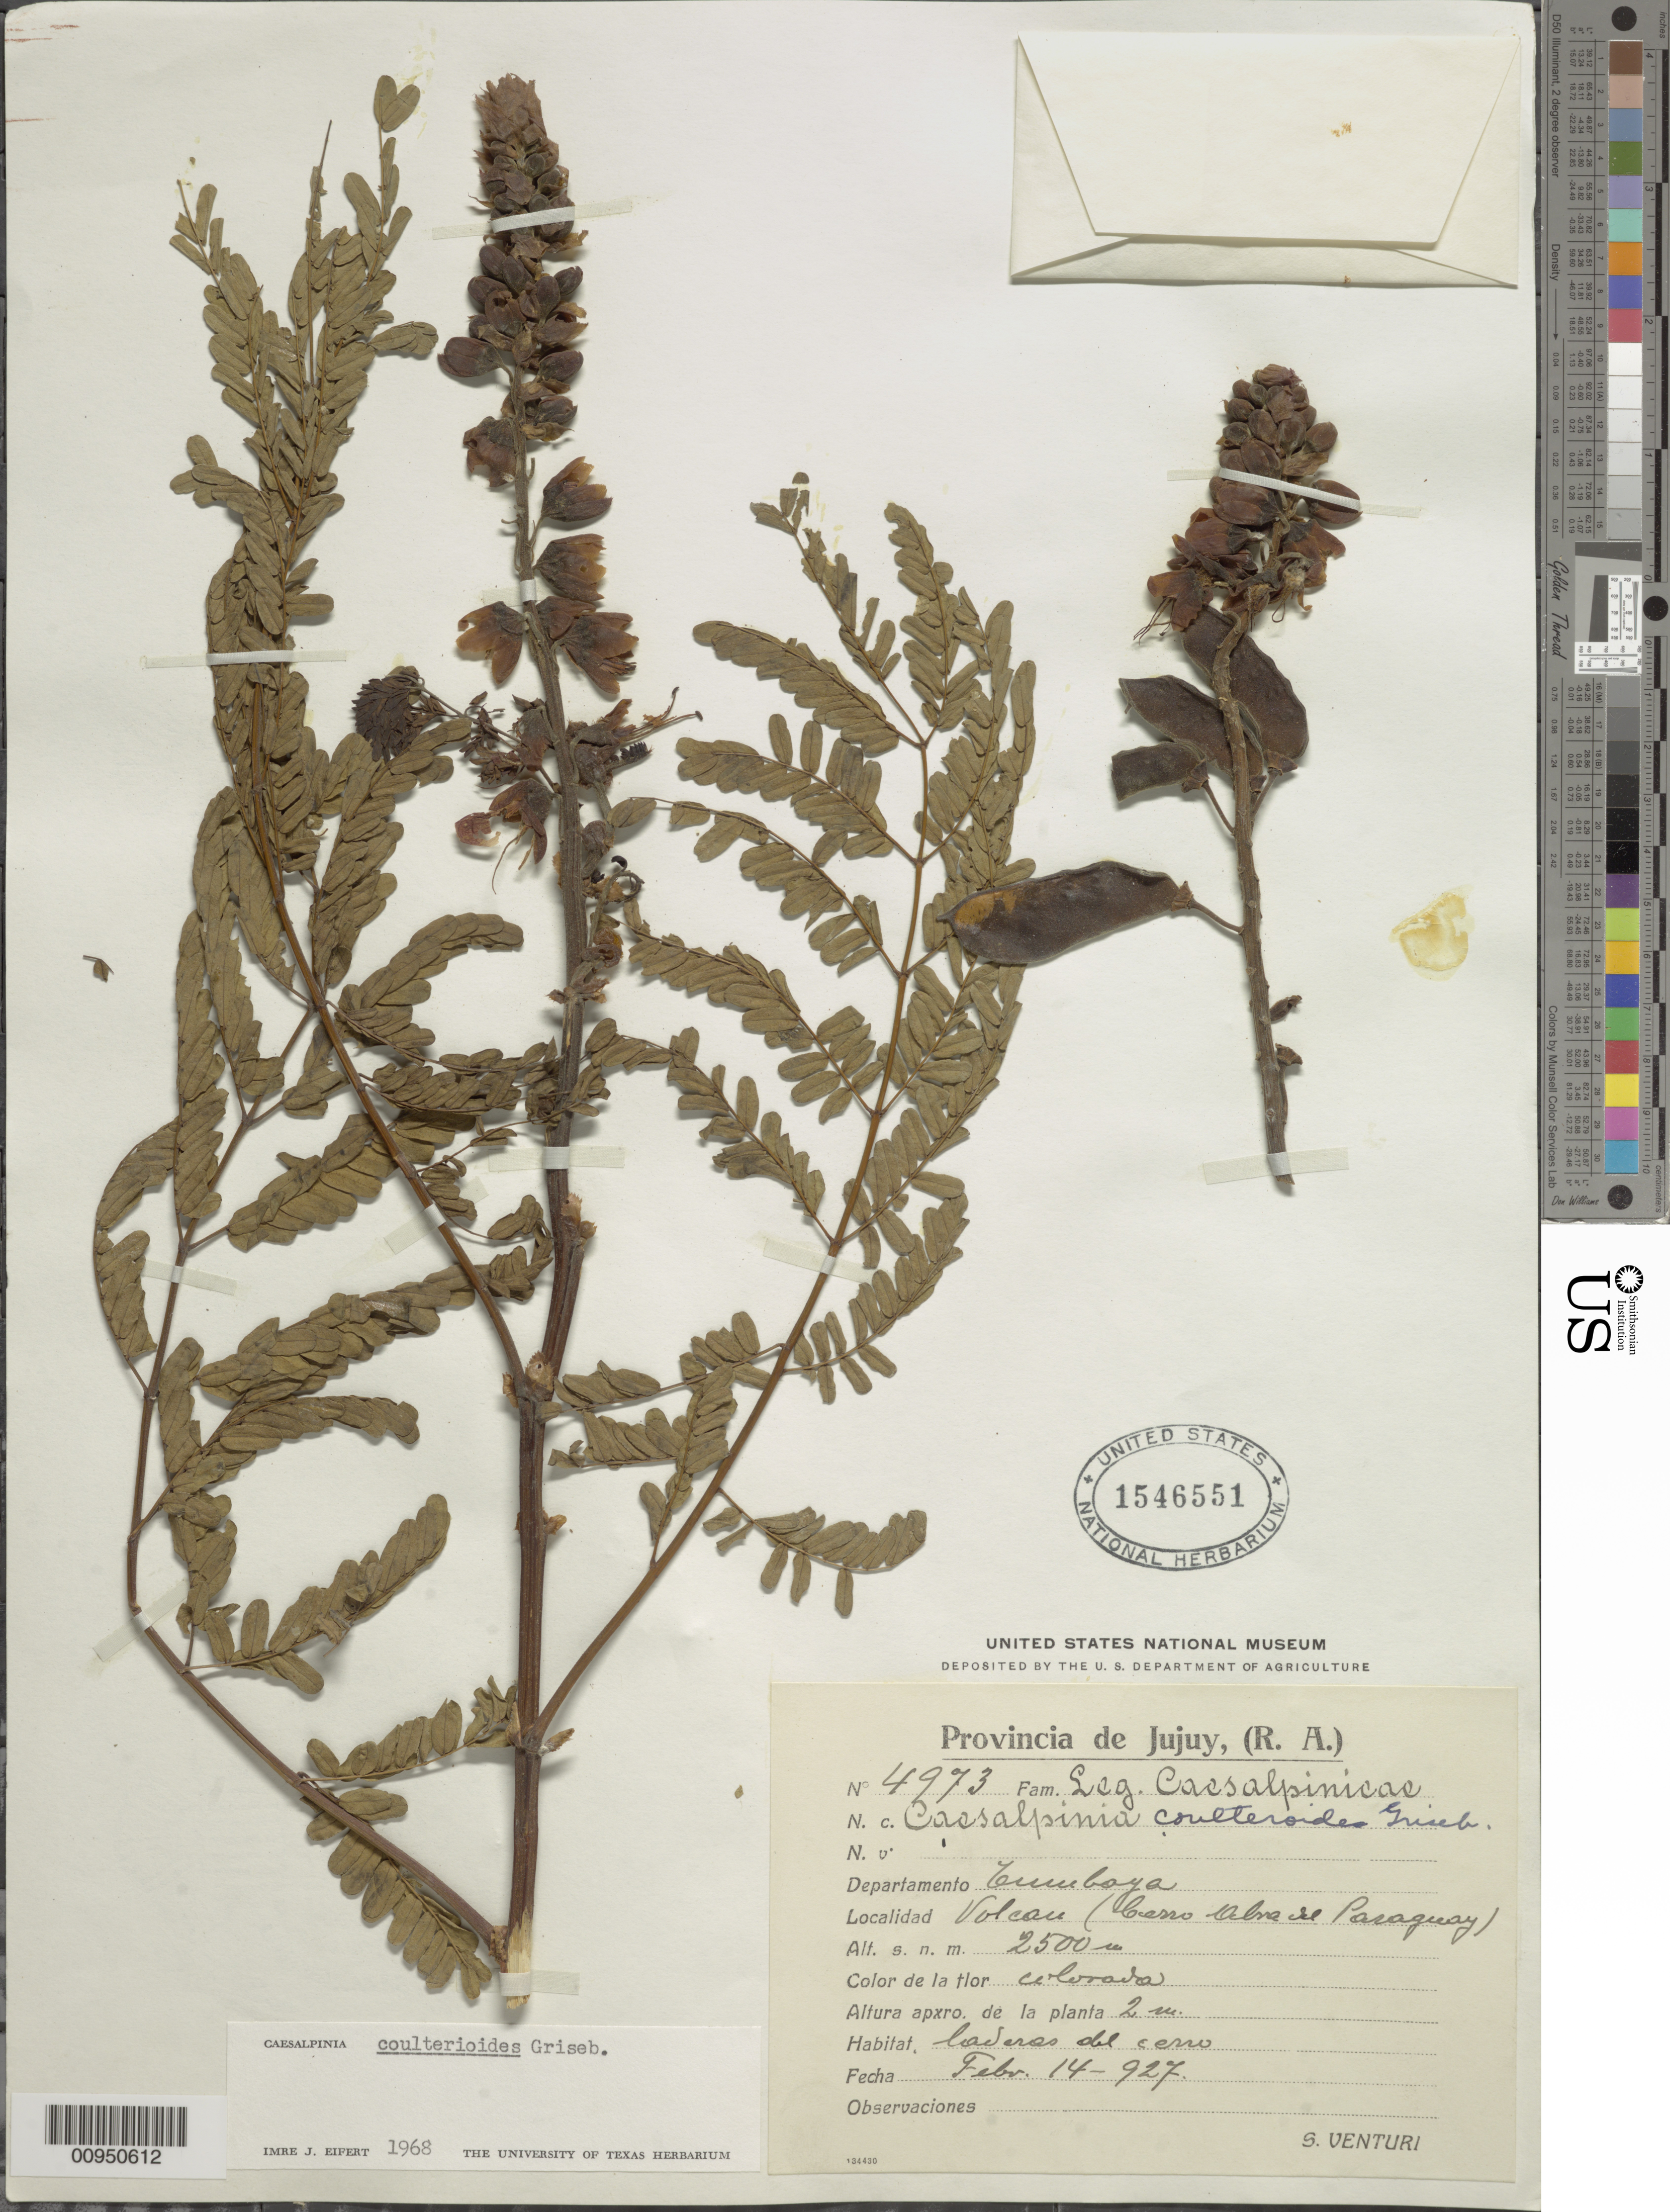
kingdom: Plantae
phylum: Tracheophyta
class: Magnoliopsida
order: Fabales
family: Fabaceae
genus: Erythrostemon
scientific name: Erythrostemon coulterioides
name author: (Griseb.) Gagnon & G.P. Lewis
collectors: S. Venturi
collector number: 4973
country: Argentina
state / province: Jujuy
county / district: Tumbaya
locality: Volcan, Cerro Delva del Paraguay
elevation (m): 2500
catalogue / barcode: US 1546551